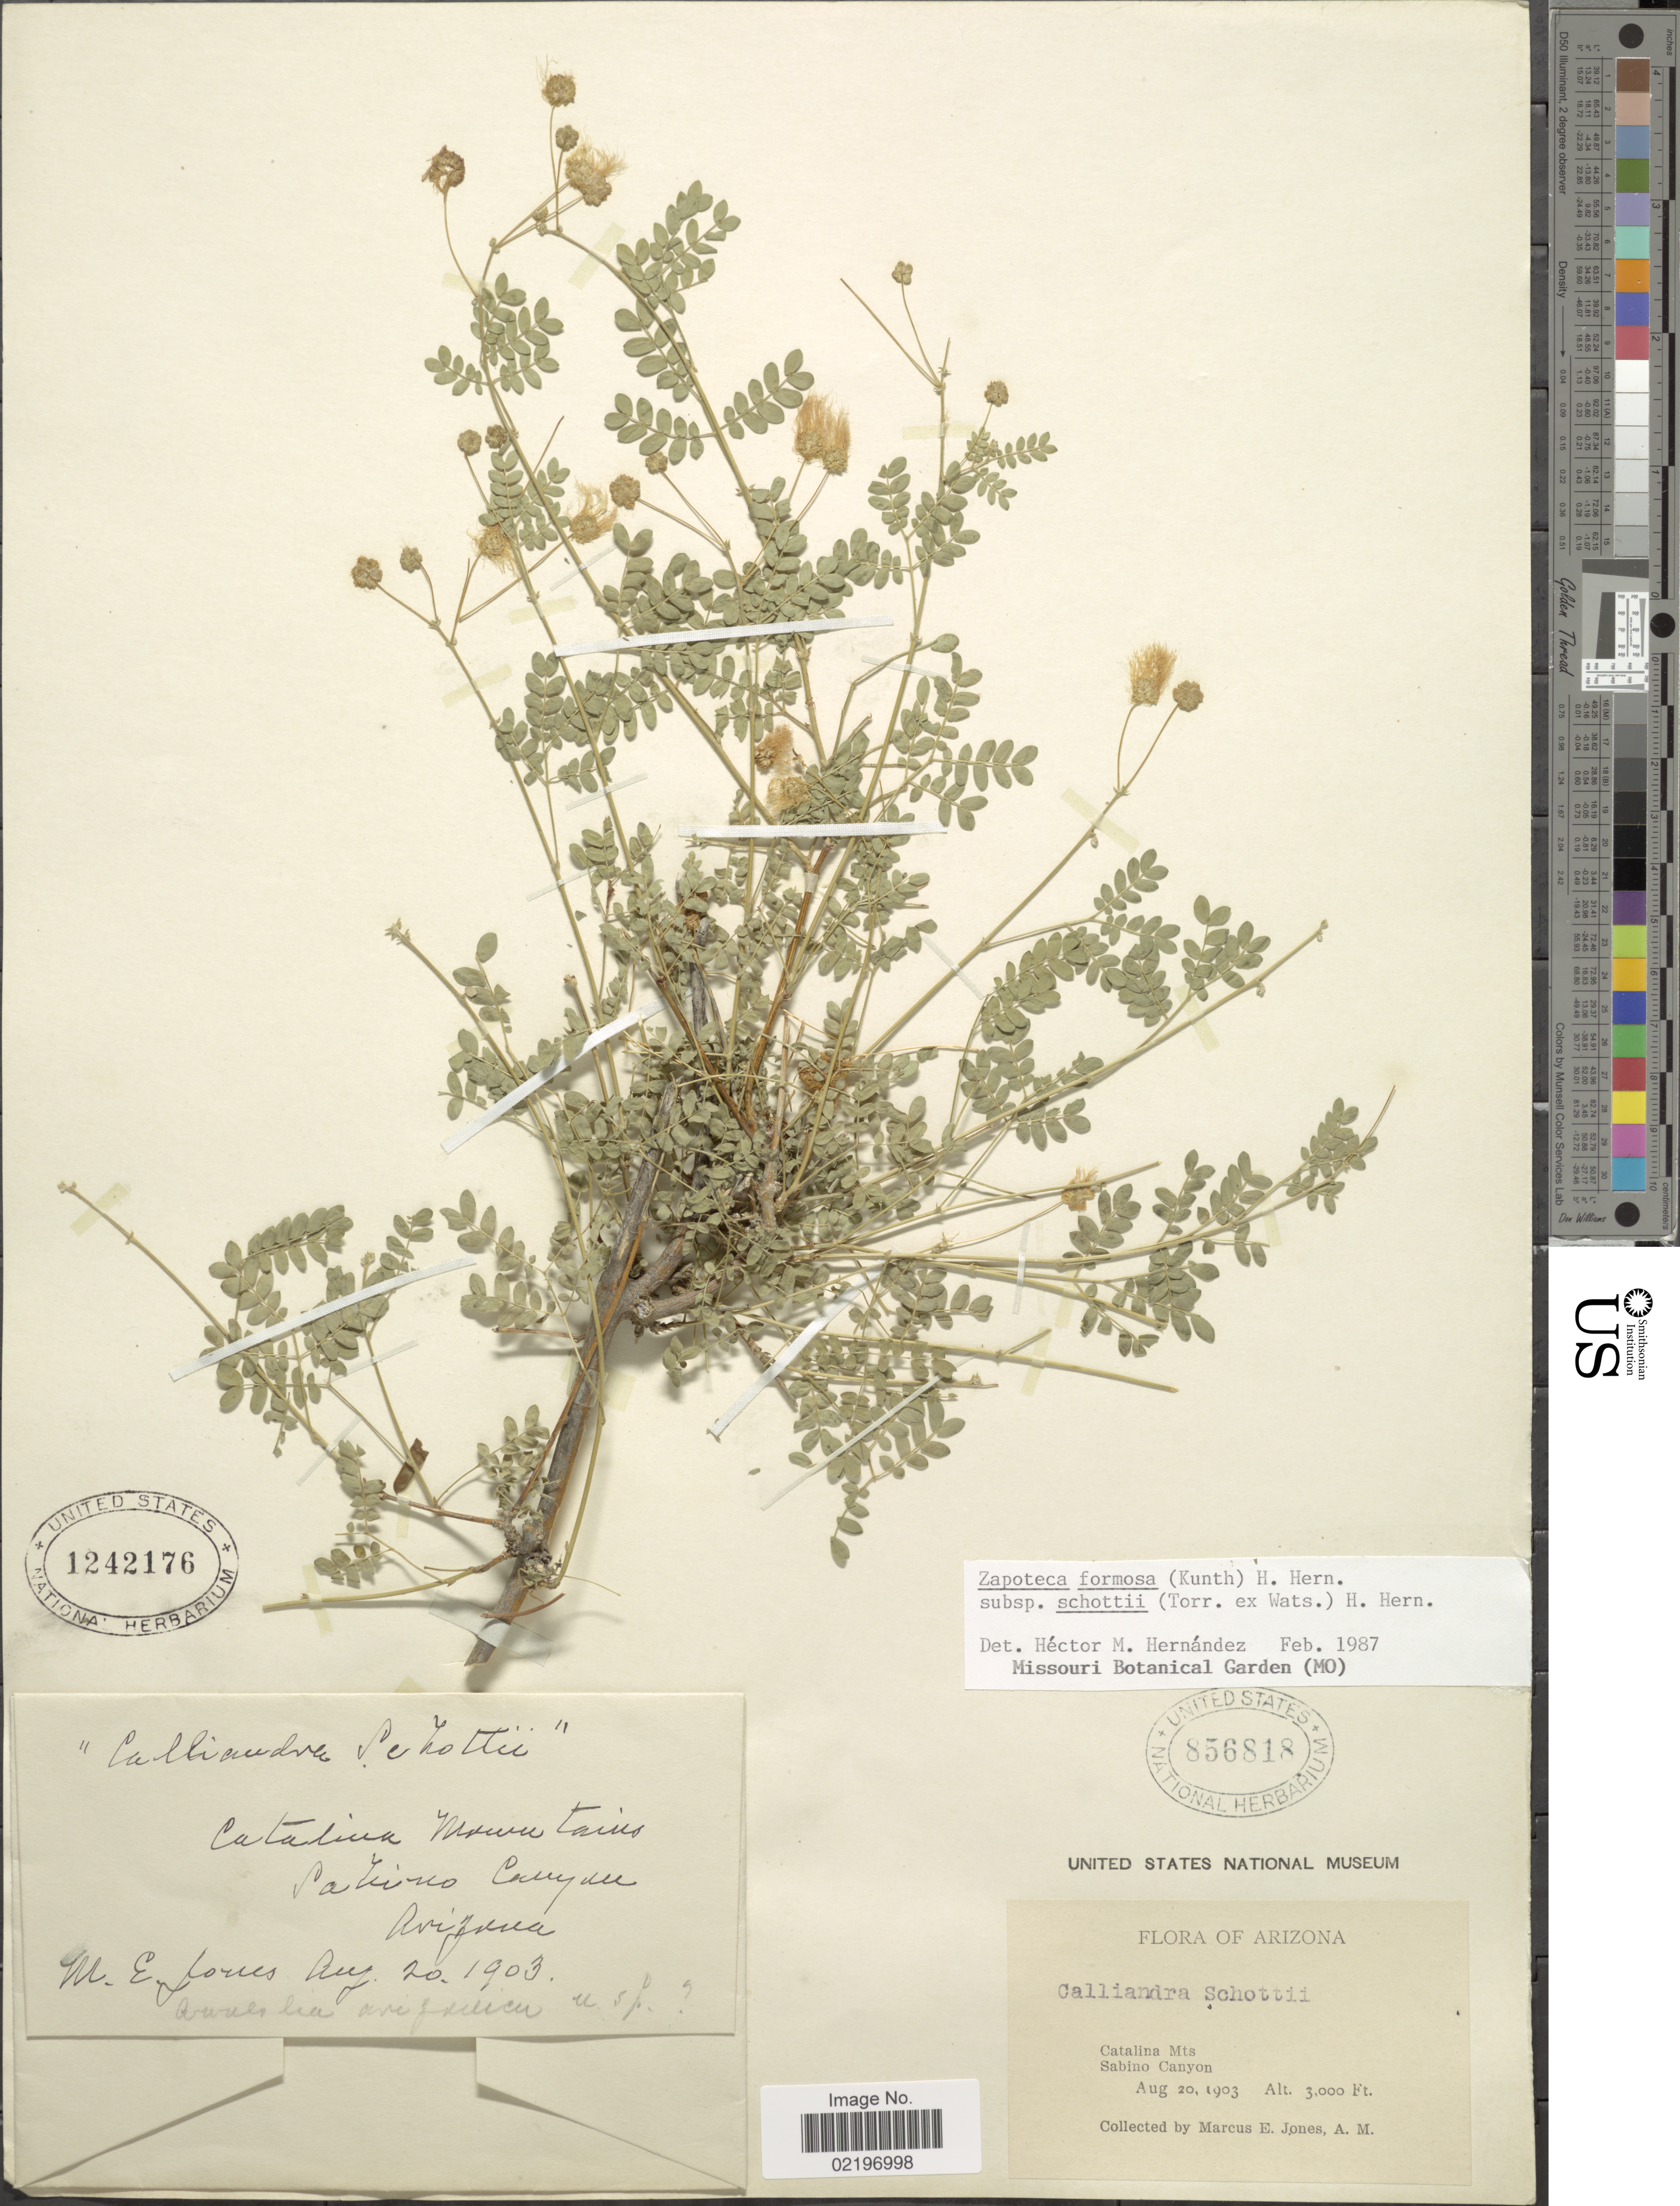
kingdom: Plantae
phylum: Tracheophyta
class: Magnoliopsida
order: Fabales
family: Fabaceae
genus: Zapoteca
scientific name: Zapoteca formosa subsp. schottii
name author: (Torr. ex S. Watson) H.M. Hern.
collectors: M. E. Jones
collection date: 1903-08-20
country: United States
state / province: Arizona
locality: Catalina Mts, Sabino Canyon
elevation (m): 914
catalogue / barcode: US 1242176